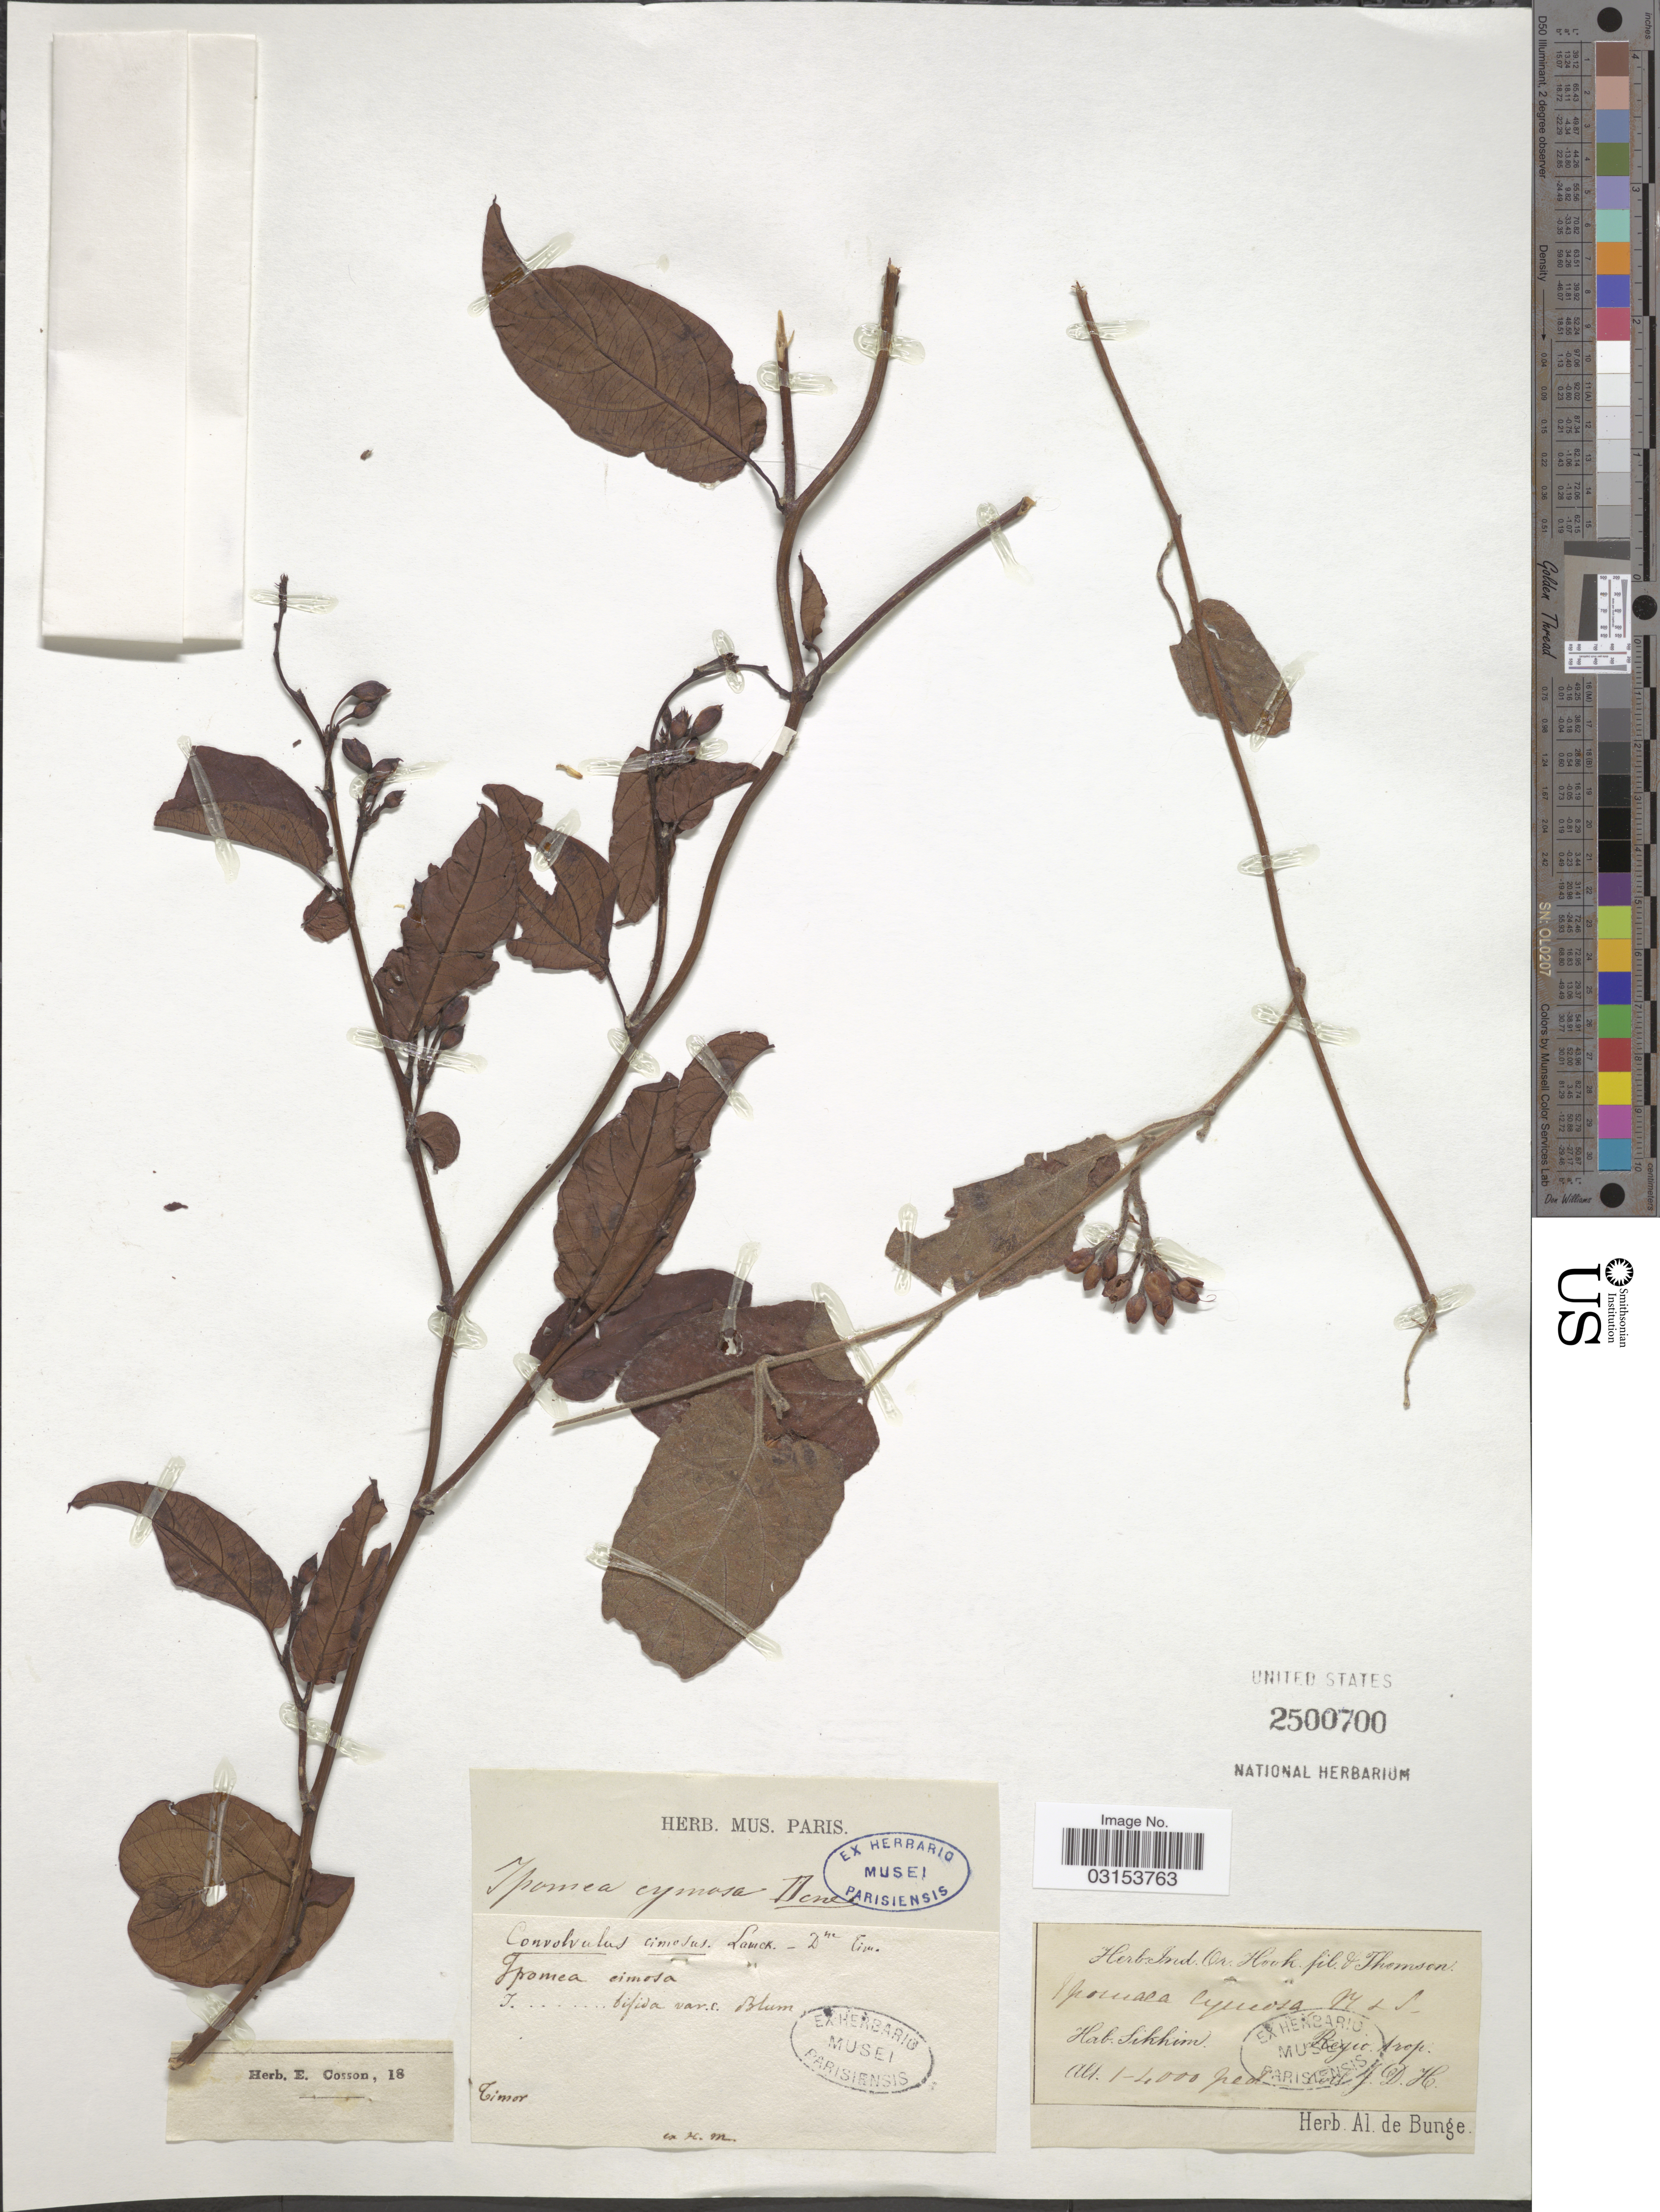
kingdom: Plantae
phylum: Tracheophyta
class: Magnoliopsida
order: Solanales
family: Convolvulaceae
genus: Camonea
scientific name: Camonea pilosa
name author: (Houtt.) A. R. Simões & Staples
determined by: Strong, Mark T., (BOT), Smithsonian Institution - National Museum of Natural History (UNITED STATES)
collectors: J. D. Hooker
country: India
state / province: Sikkim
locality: Timor [unsure placement].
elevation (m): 305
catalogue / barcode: US 2500700